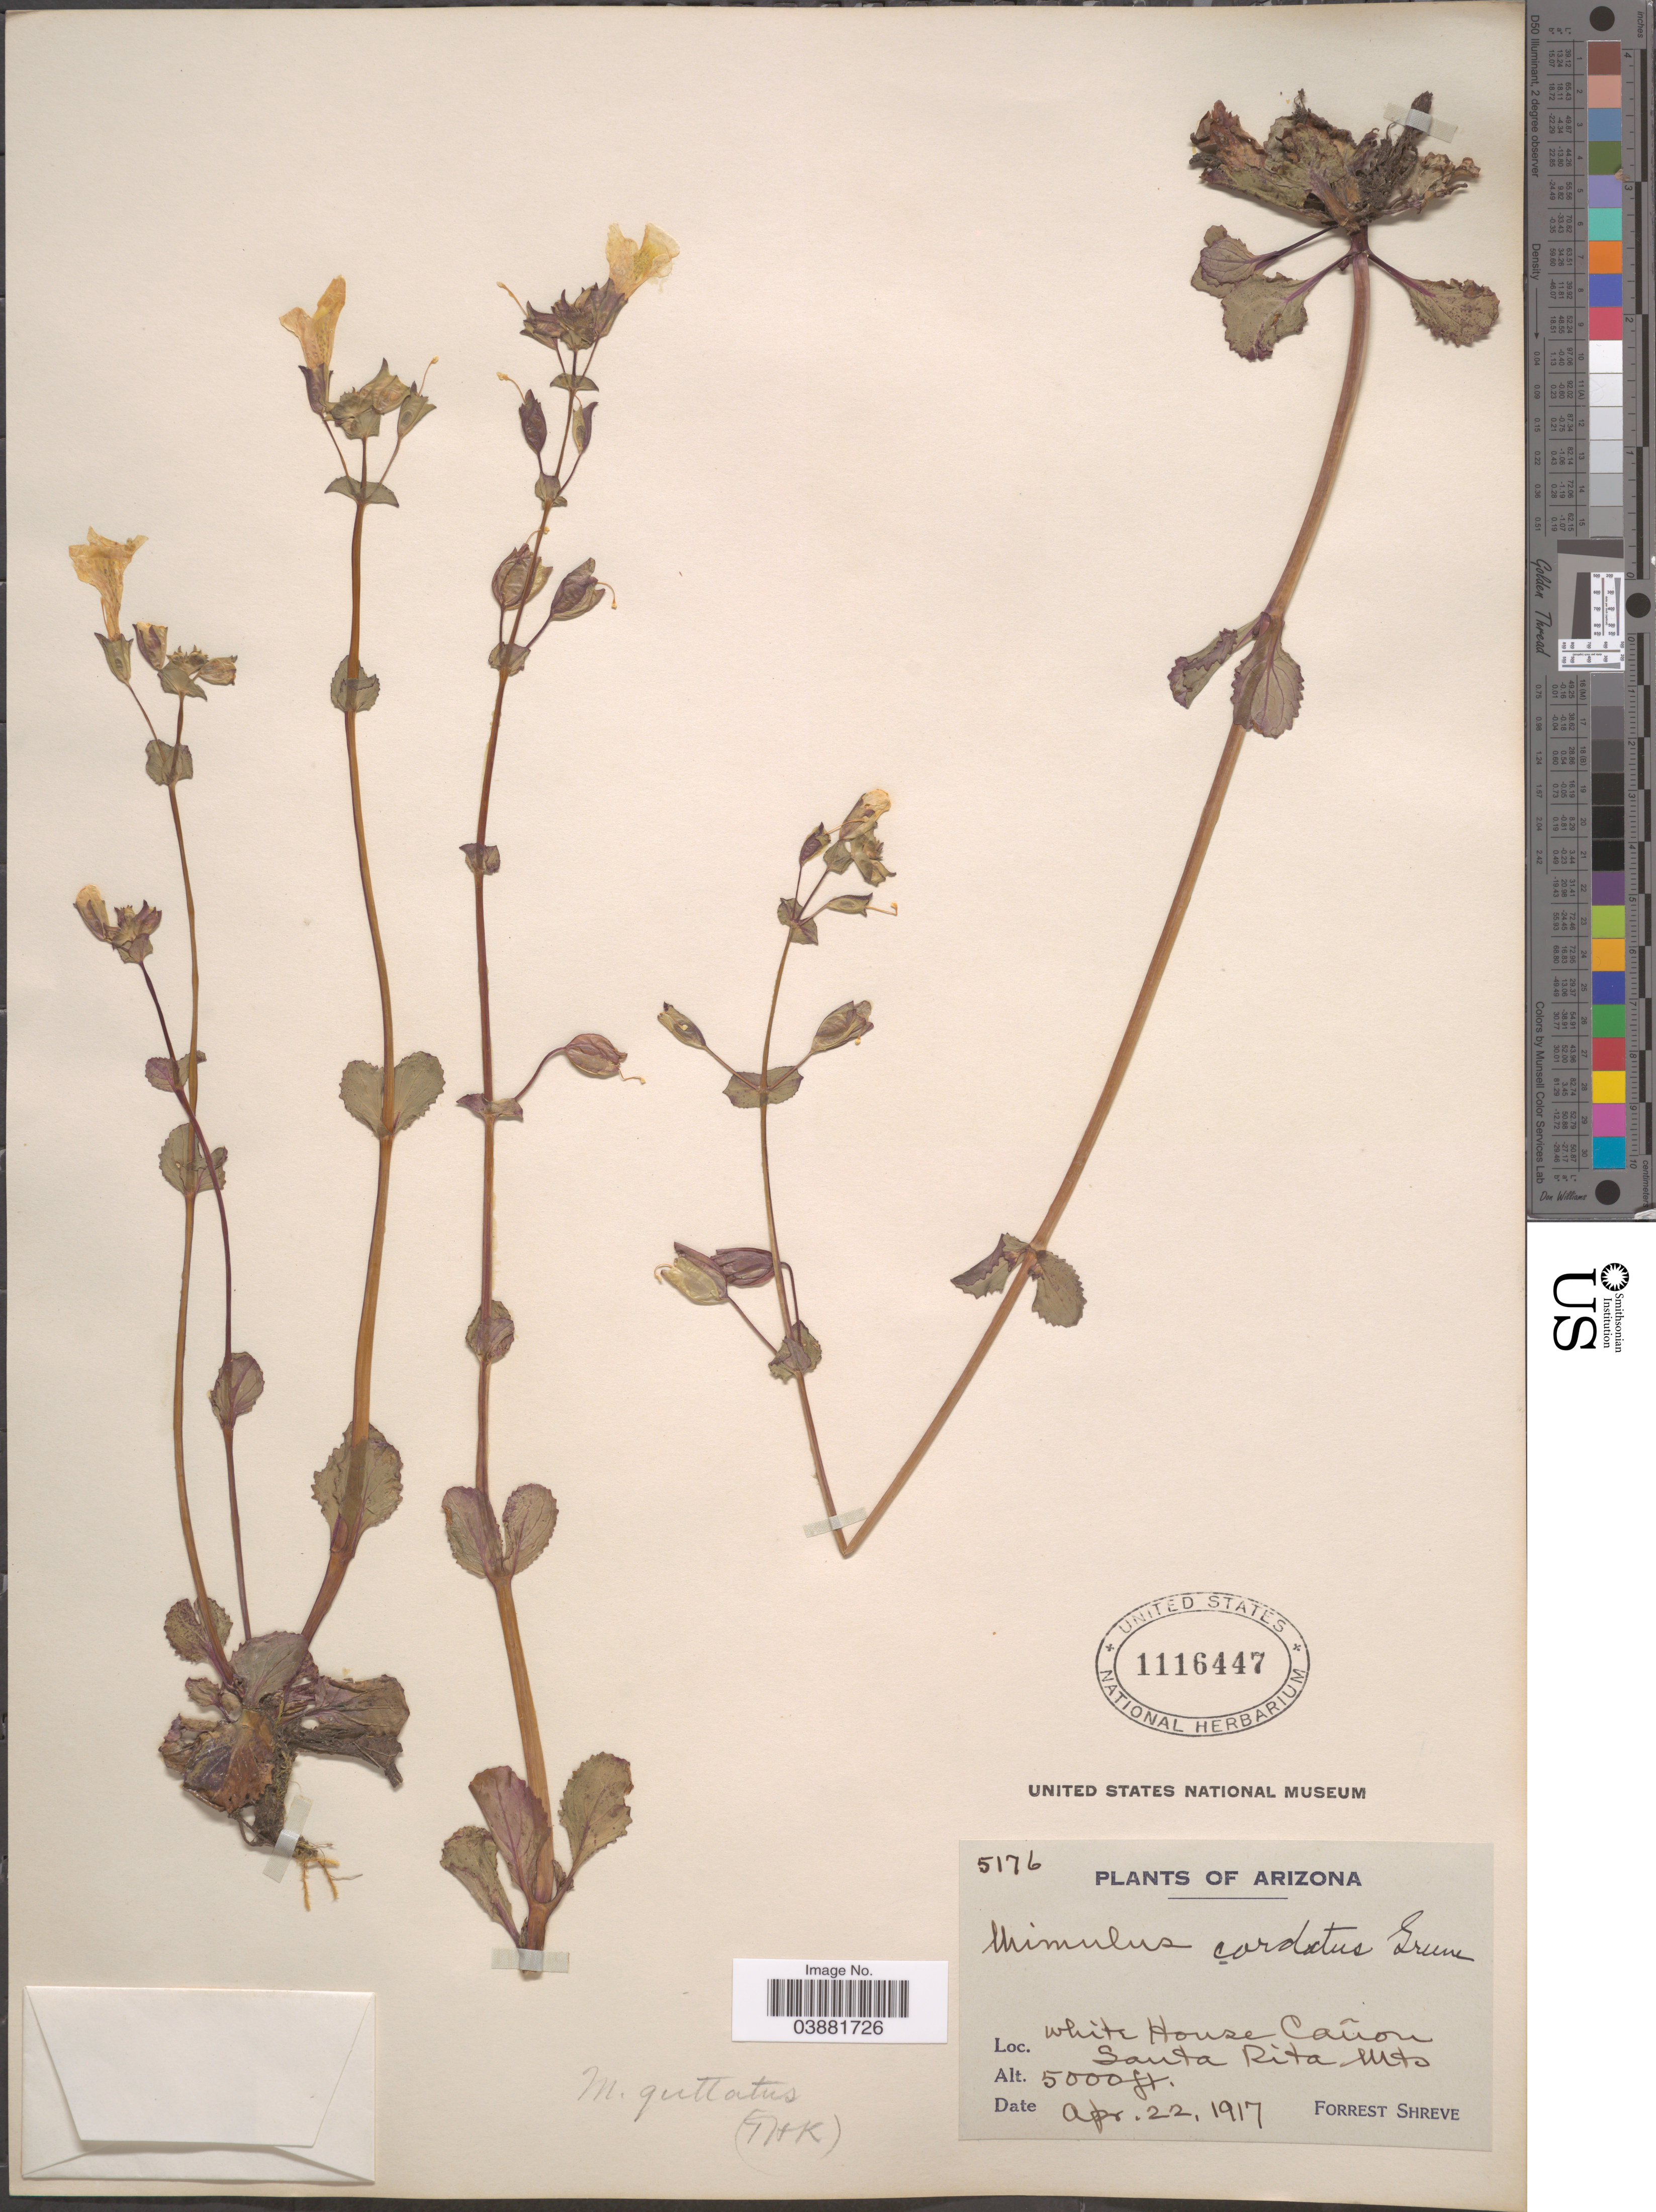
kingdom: Plantae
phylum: Tracheophyta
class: Magnoliopsida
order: Lamiales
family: Phrymaceae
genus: Mimulus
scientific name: Mimulus guttatus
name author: DC.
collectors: F. Shreve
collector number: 5176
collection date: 1917-04-22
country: United States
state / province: Arizona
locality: White House Cañon. Santa Rita Mts.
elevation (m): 1524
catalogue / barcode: US 1116447